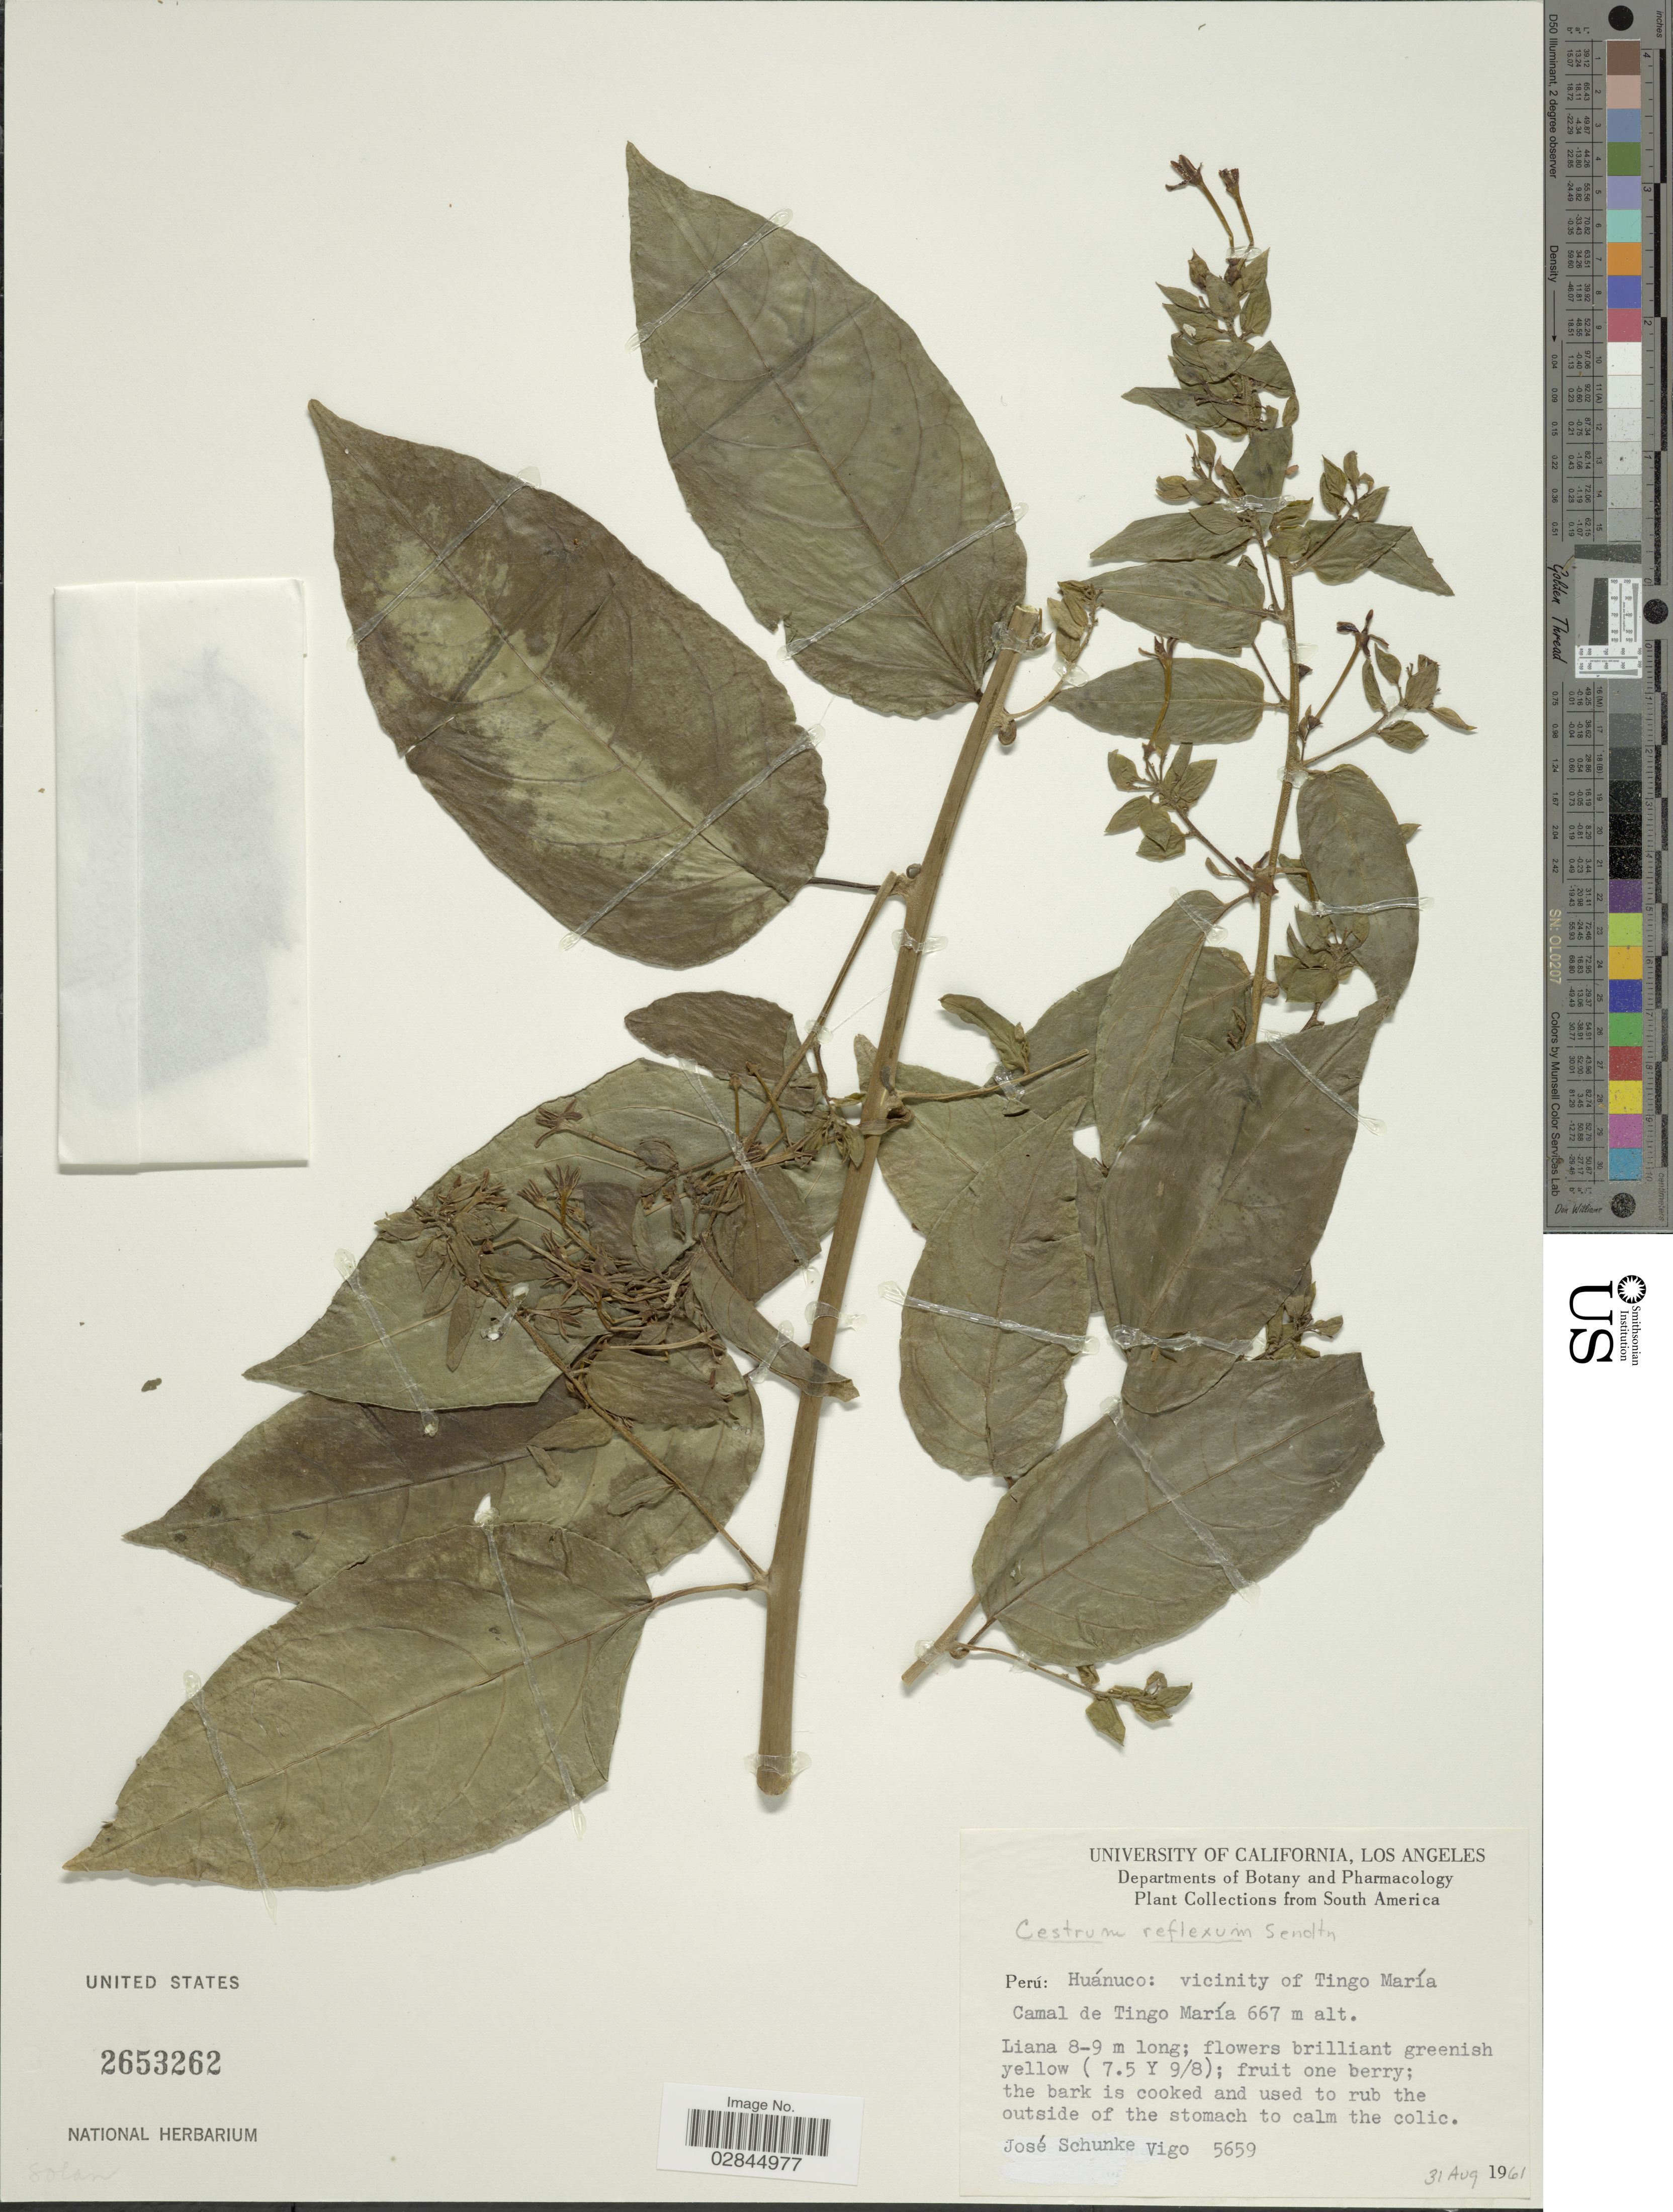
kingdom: Plantae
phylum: Tracheophyta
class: Magnoliopsida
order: Solanales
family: Solanaceae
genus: Cestrum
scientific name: Cestrum reflexum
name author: Sendtn.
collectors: J. Schunke Vigo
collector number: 5659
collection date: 1961-08-31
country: Peru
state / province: Huánuco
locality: Vicinity of Tingo María. Camal de Tingo María.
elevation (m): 667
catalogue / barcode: US 2653262